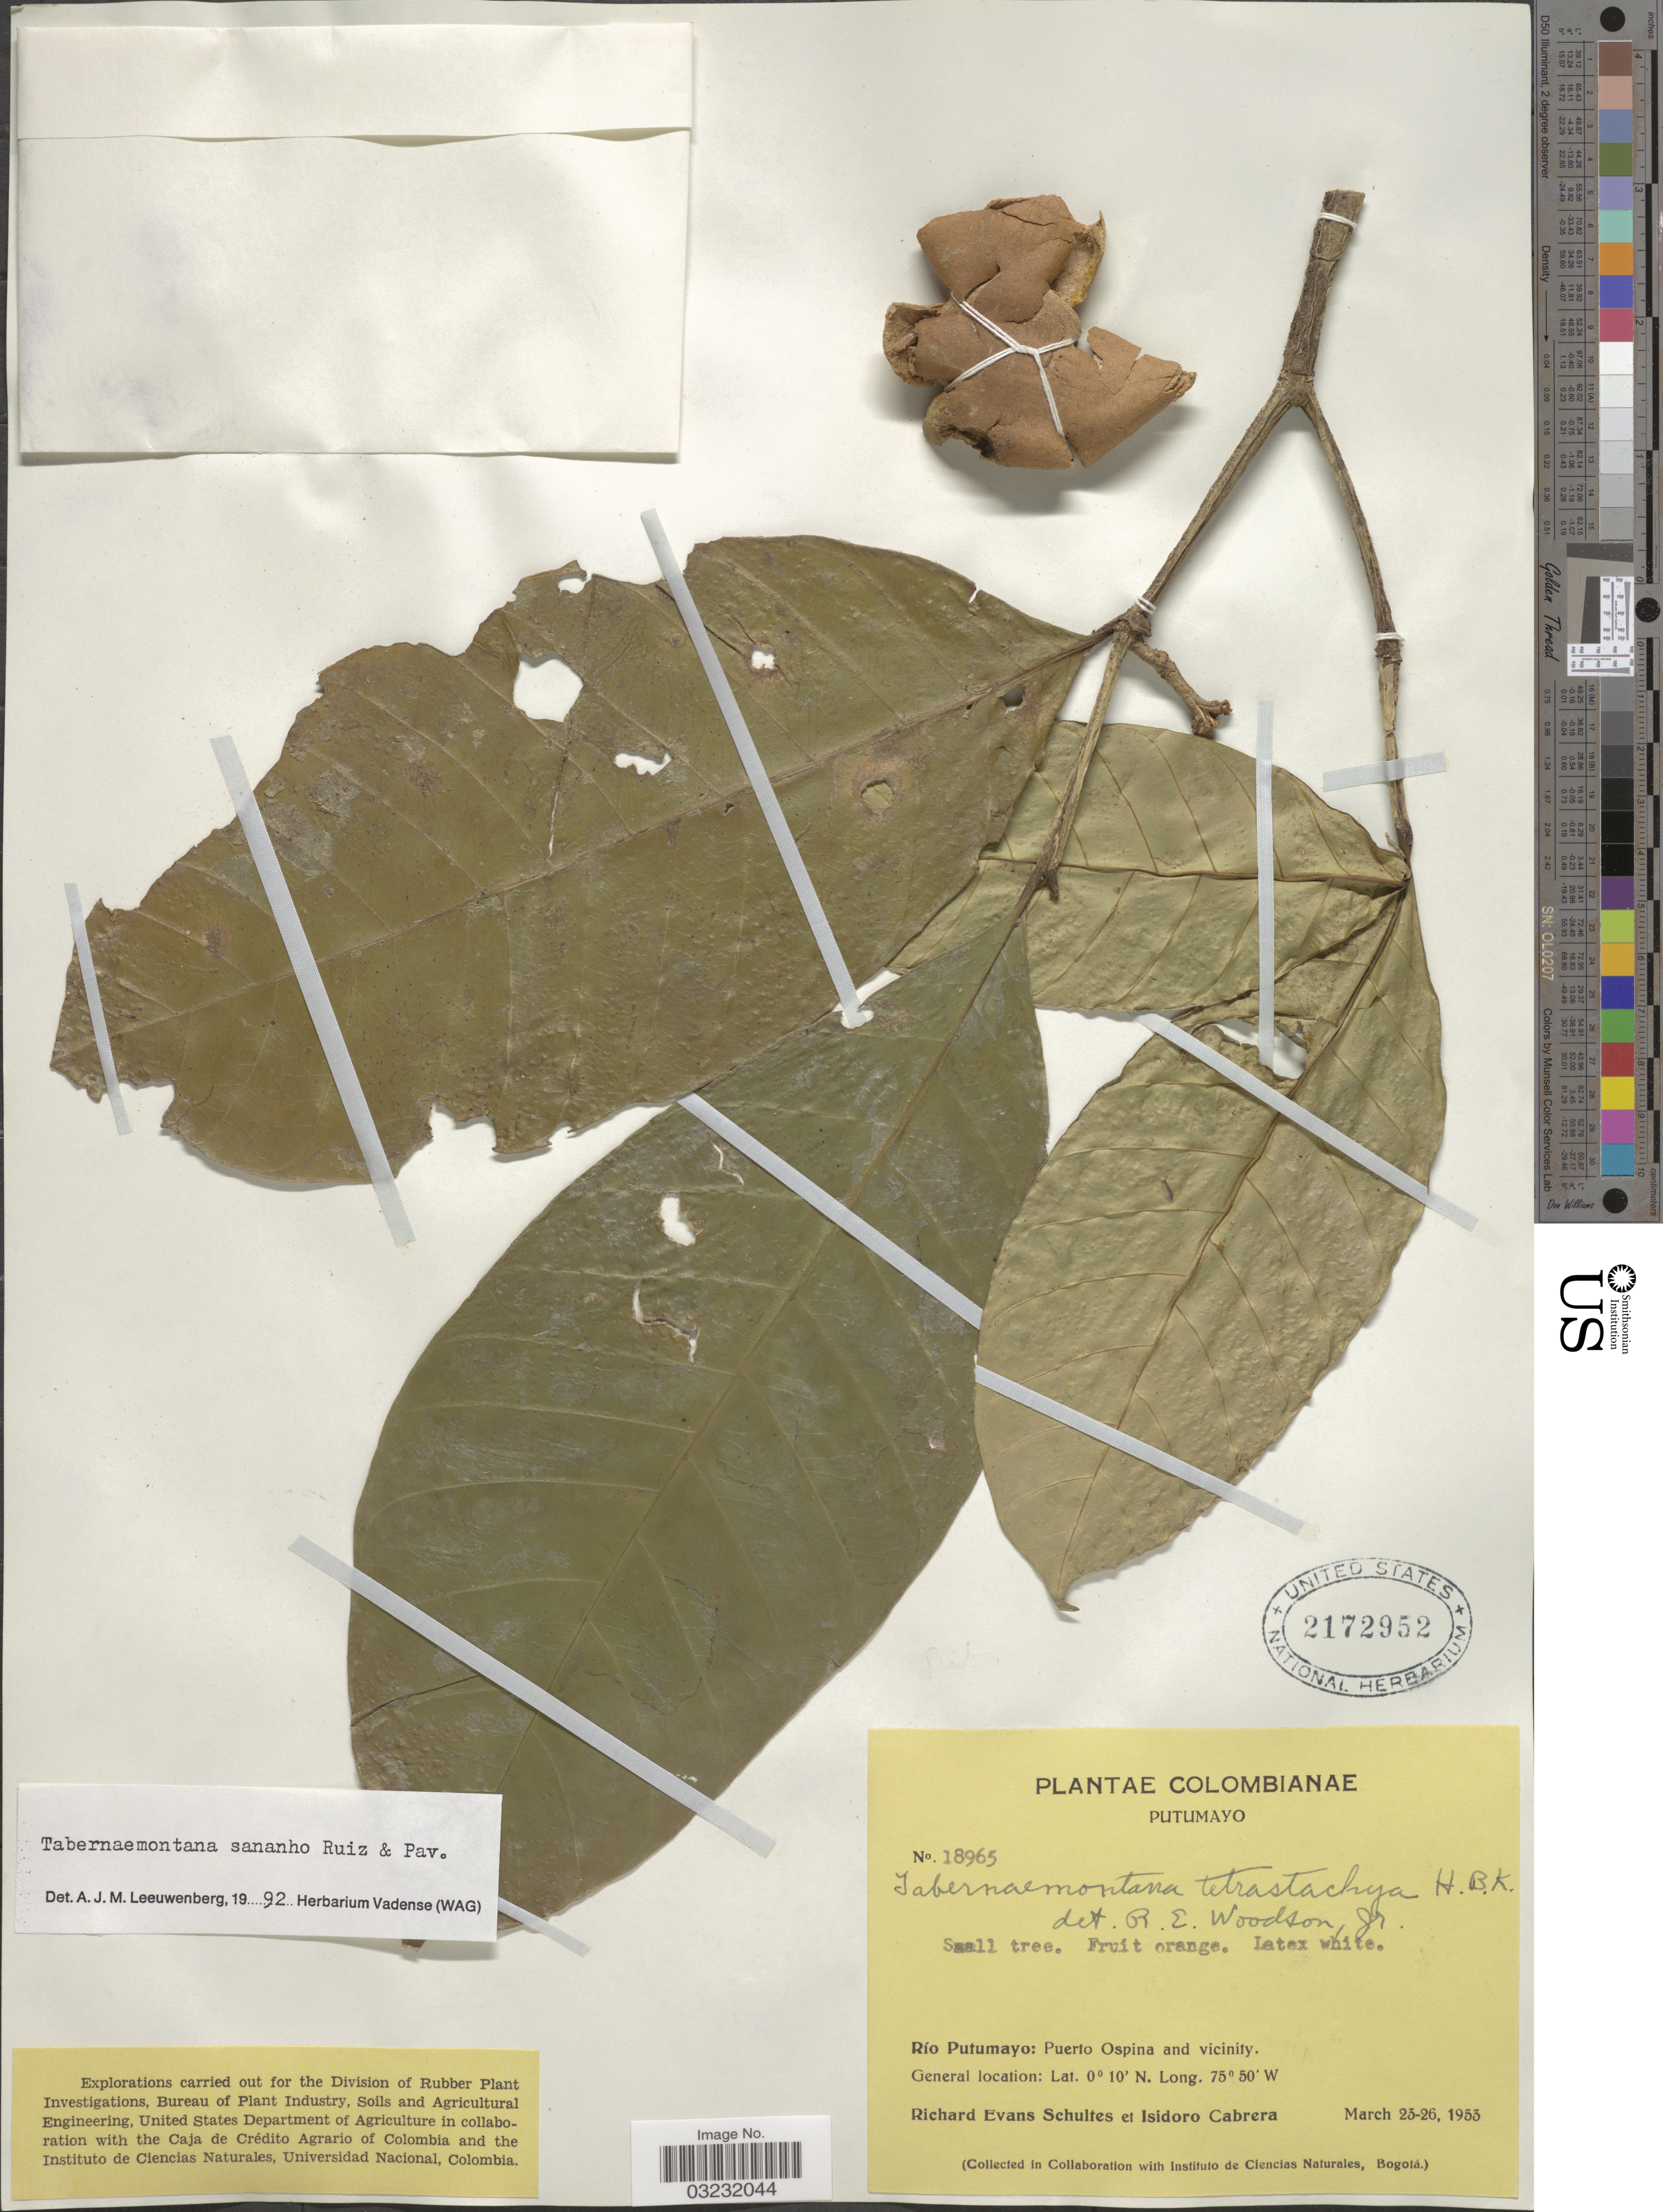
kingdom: Plantae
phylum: Tracheophyta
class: Magnoliopsida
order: Gentianales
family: Apocynaceae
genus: Tabernaemontana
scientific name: Tabernaemontana sananho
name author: Ruiz & Pav.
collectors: R. E. Schultes & I. Cabrera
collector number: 18965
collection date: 1953-03-23/1953-03-26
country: Colombia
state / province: Putumayo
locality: Río Putumayo: Puerto Ospina and vicinity.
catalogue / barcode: US 2172952